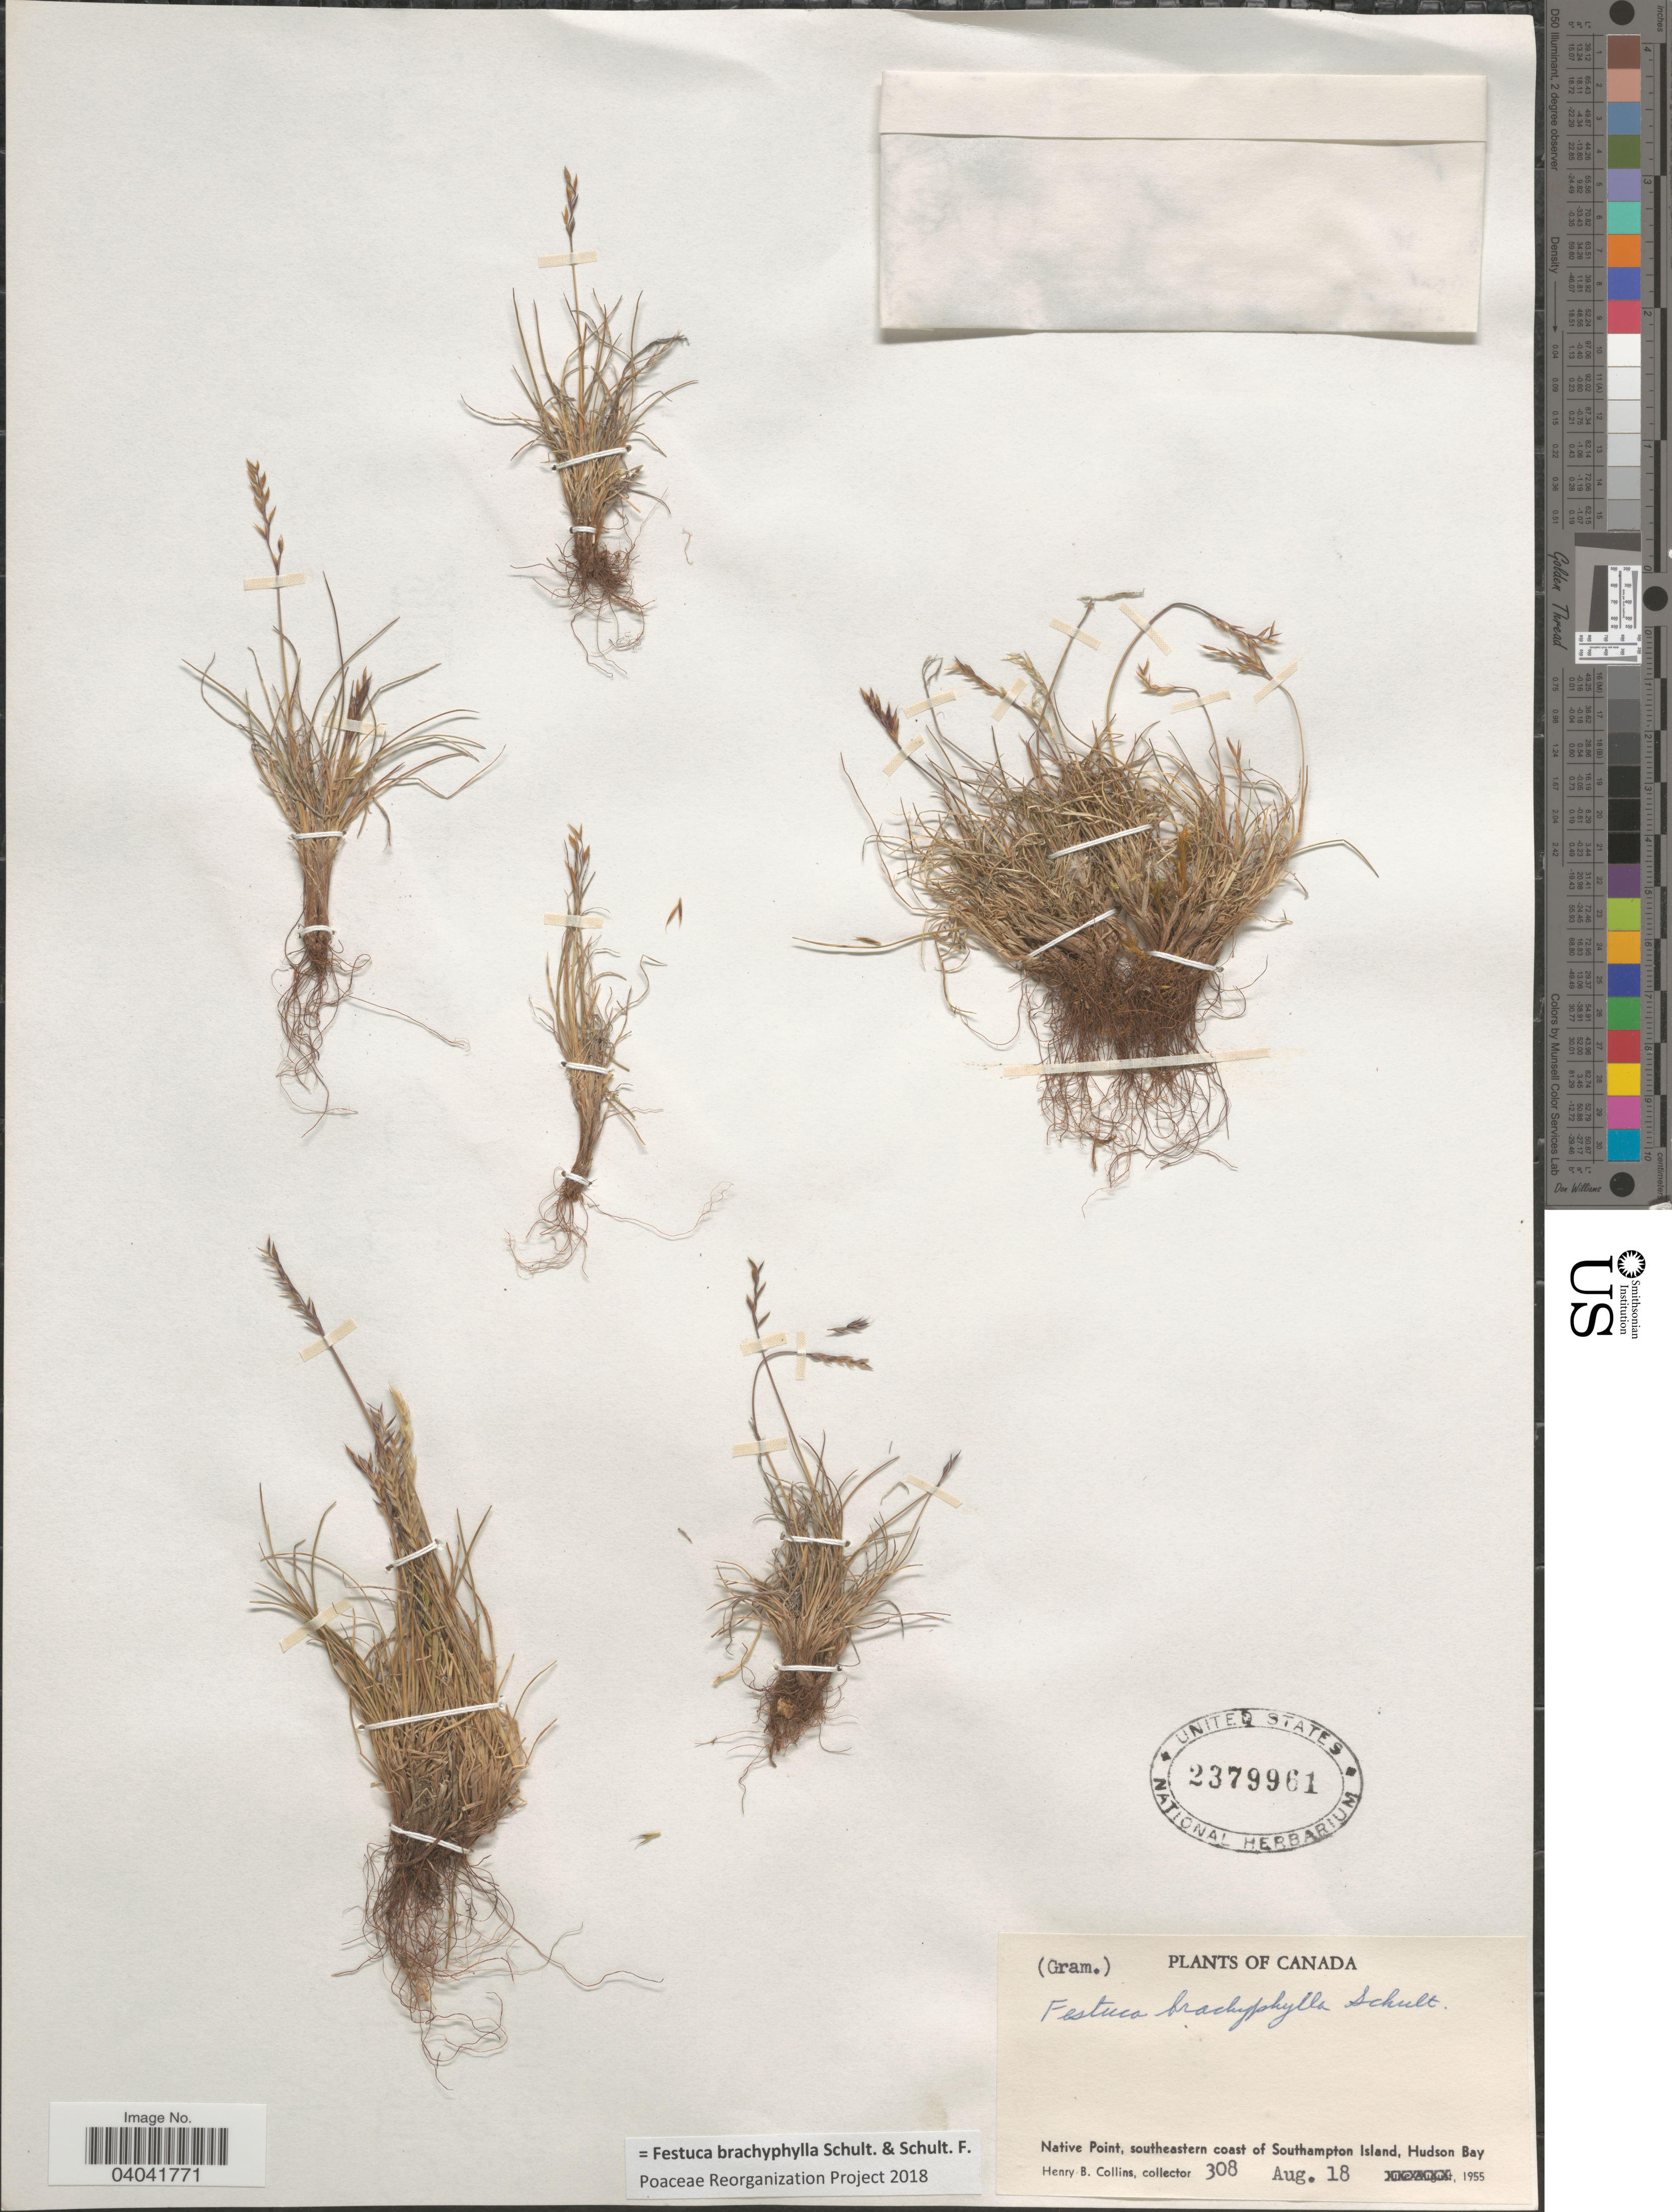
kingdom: Plantae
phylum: Tracheophyta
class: Liliopsida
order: Poales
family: Poaceae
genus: Festuca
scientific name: Festuca brachyphylla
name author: Schult. & Schult. f.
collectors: H. Collins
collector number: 308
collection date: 1955-08-18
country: Canada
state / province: Nunavut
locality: Native Point, southeastern coast of Southampton Island, Hudson Bay.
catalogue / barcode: US 2379961